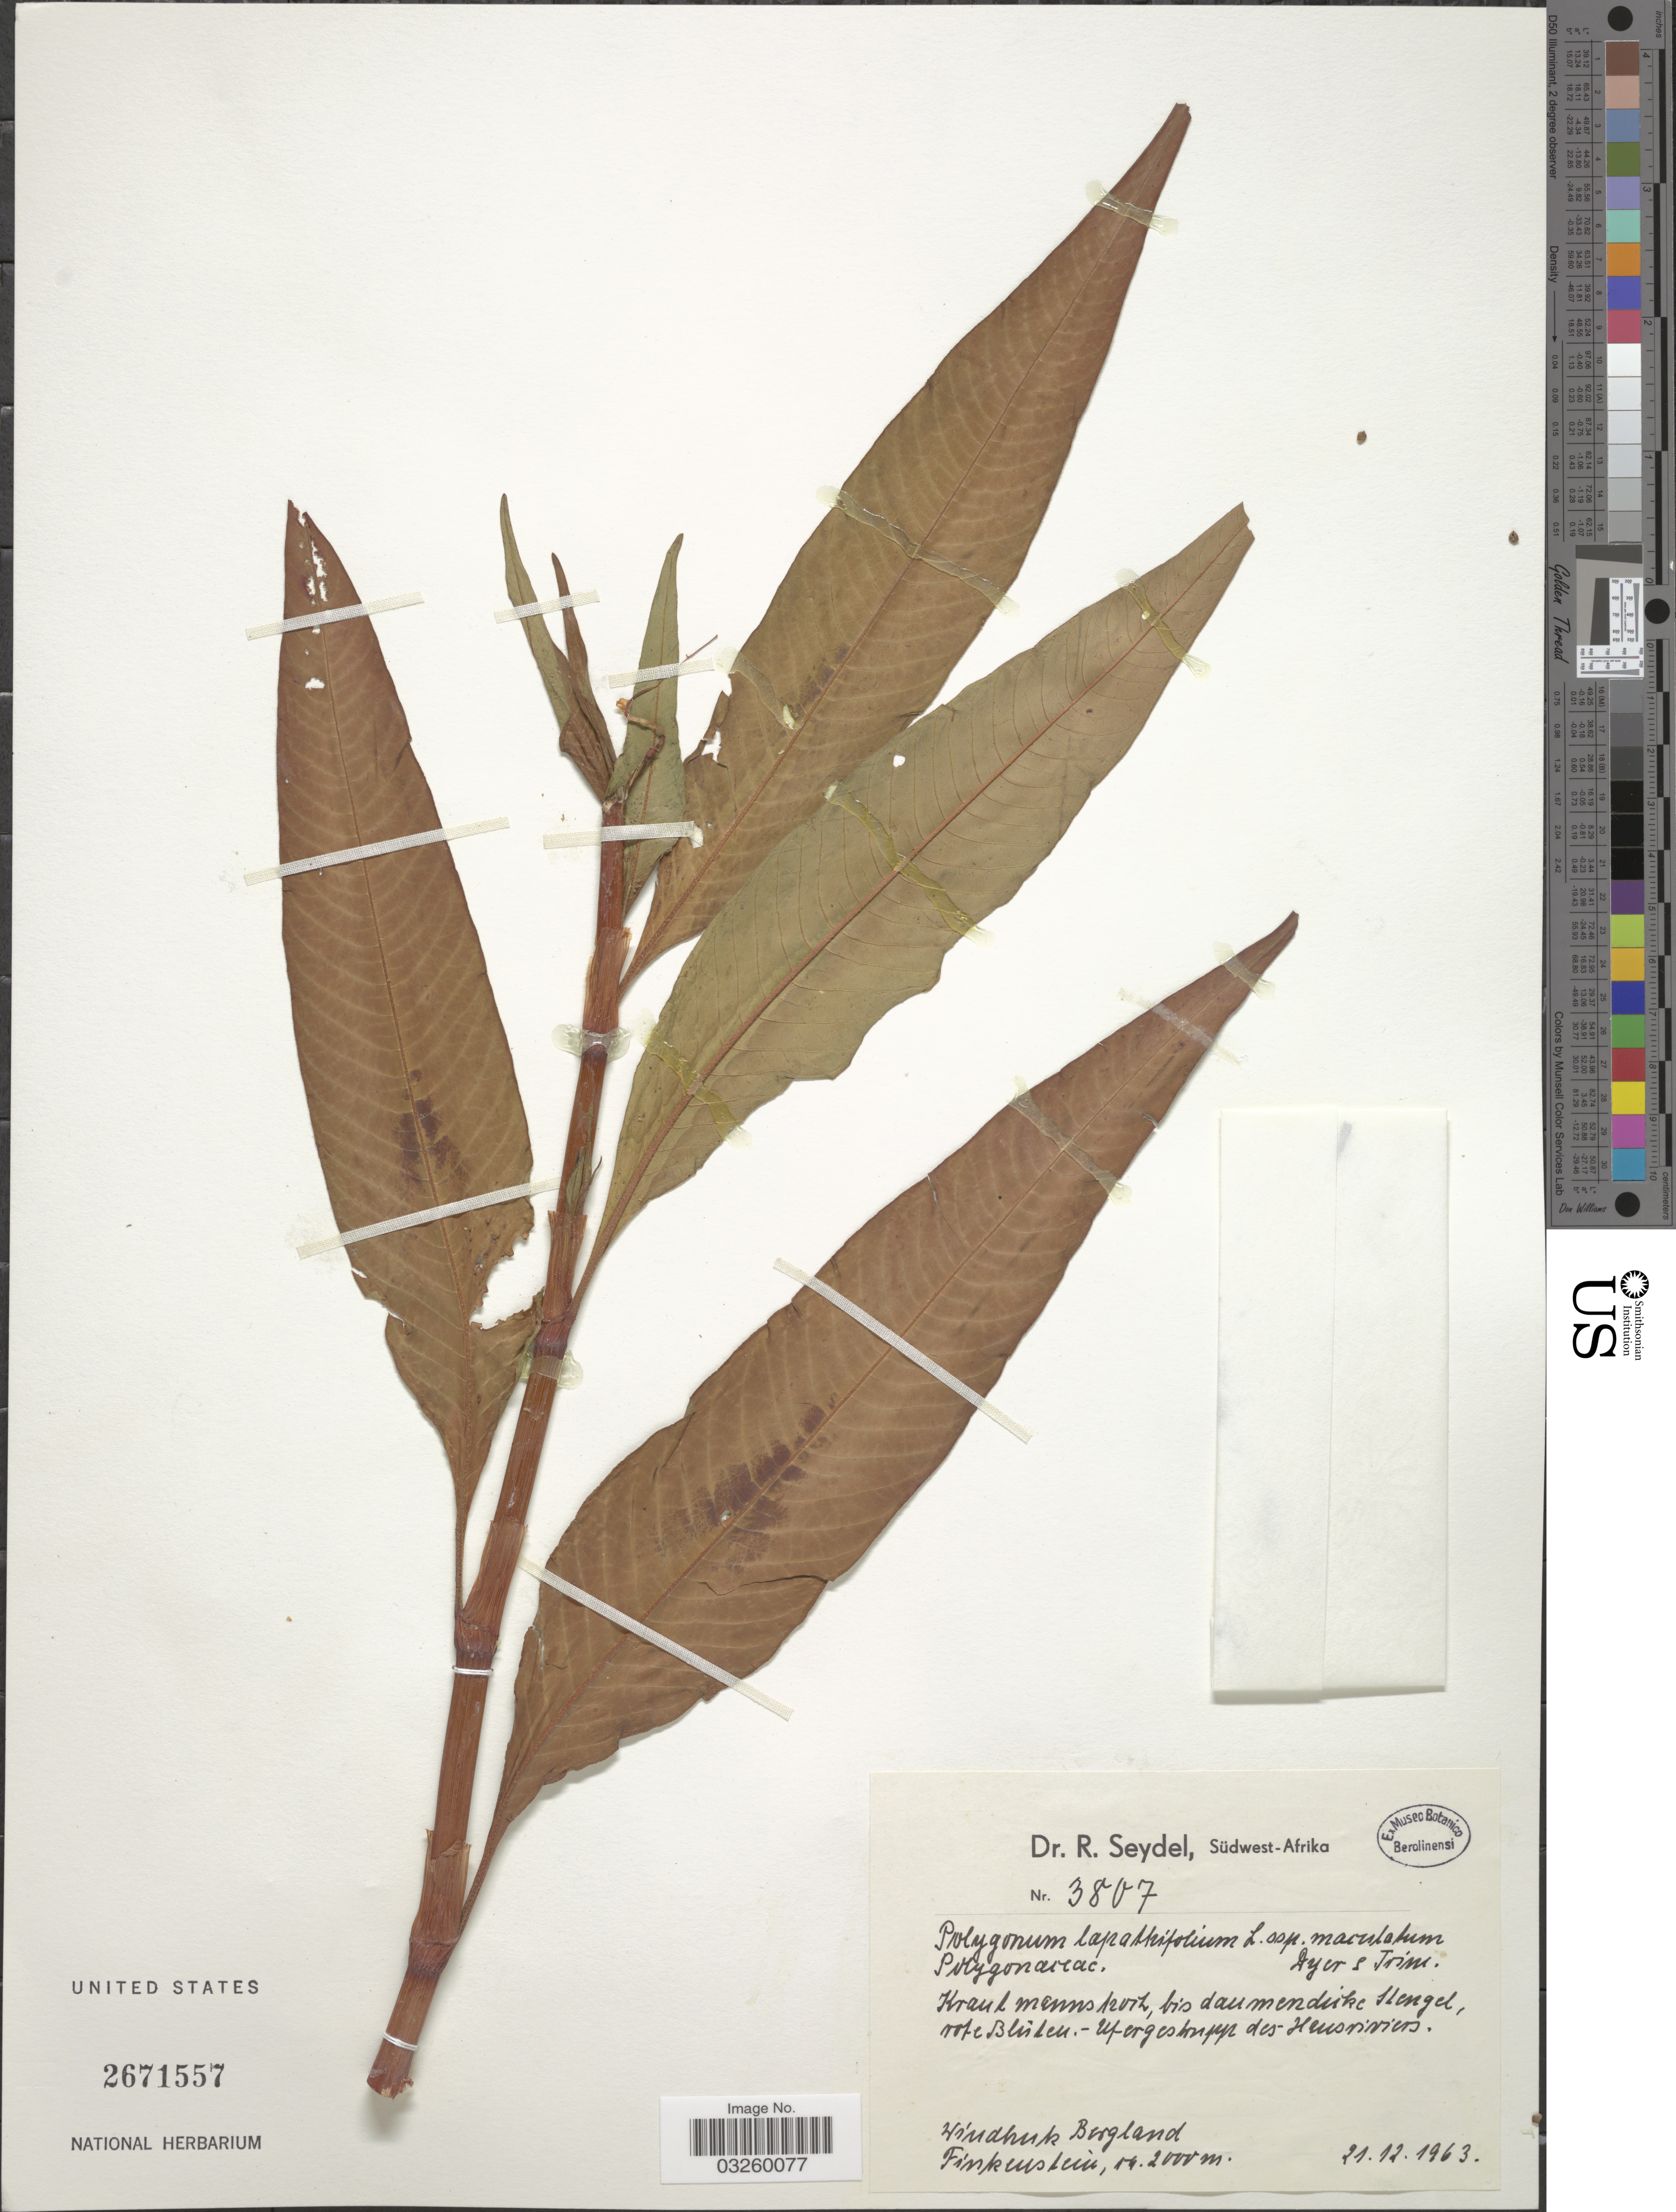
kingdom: Plantae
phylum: Tracheophyta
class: Magnoliopsida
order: Caryophyllales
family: Polygonaceae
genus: Polygonum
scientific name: Polygonum lapathifolium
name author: L.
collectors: R. Seydel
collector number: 3807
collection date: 1963-12-21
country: Namibia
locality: Südwest-Afrika. Windhuk, Bergland. Finkenstein.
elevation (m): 2000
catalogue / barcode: US 2671557